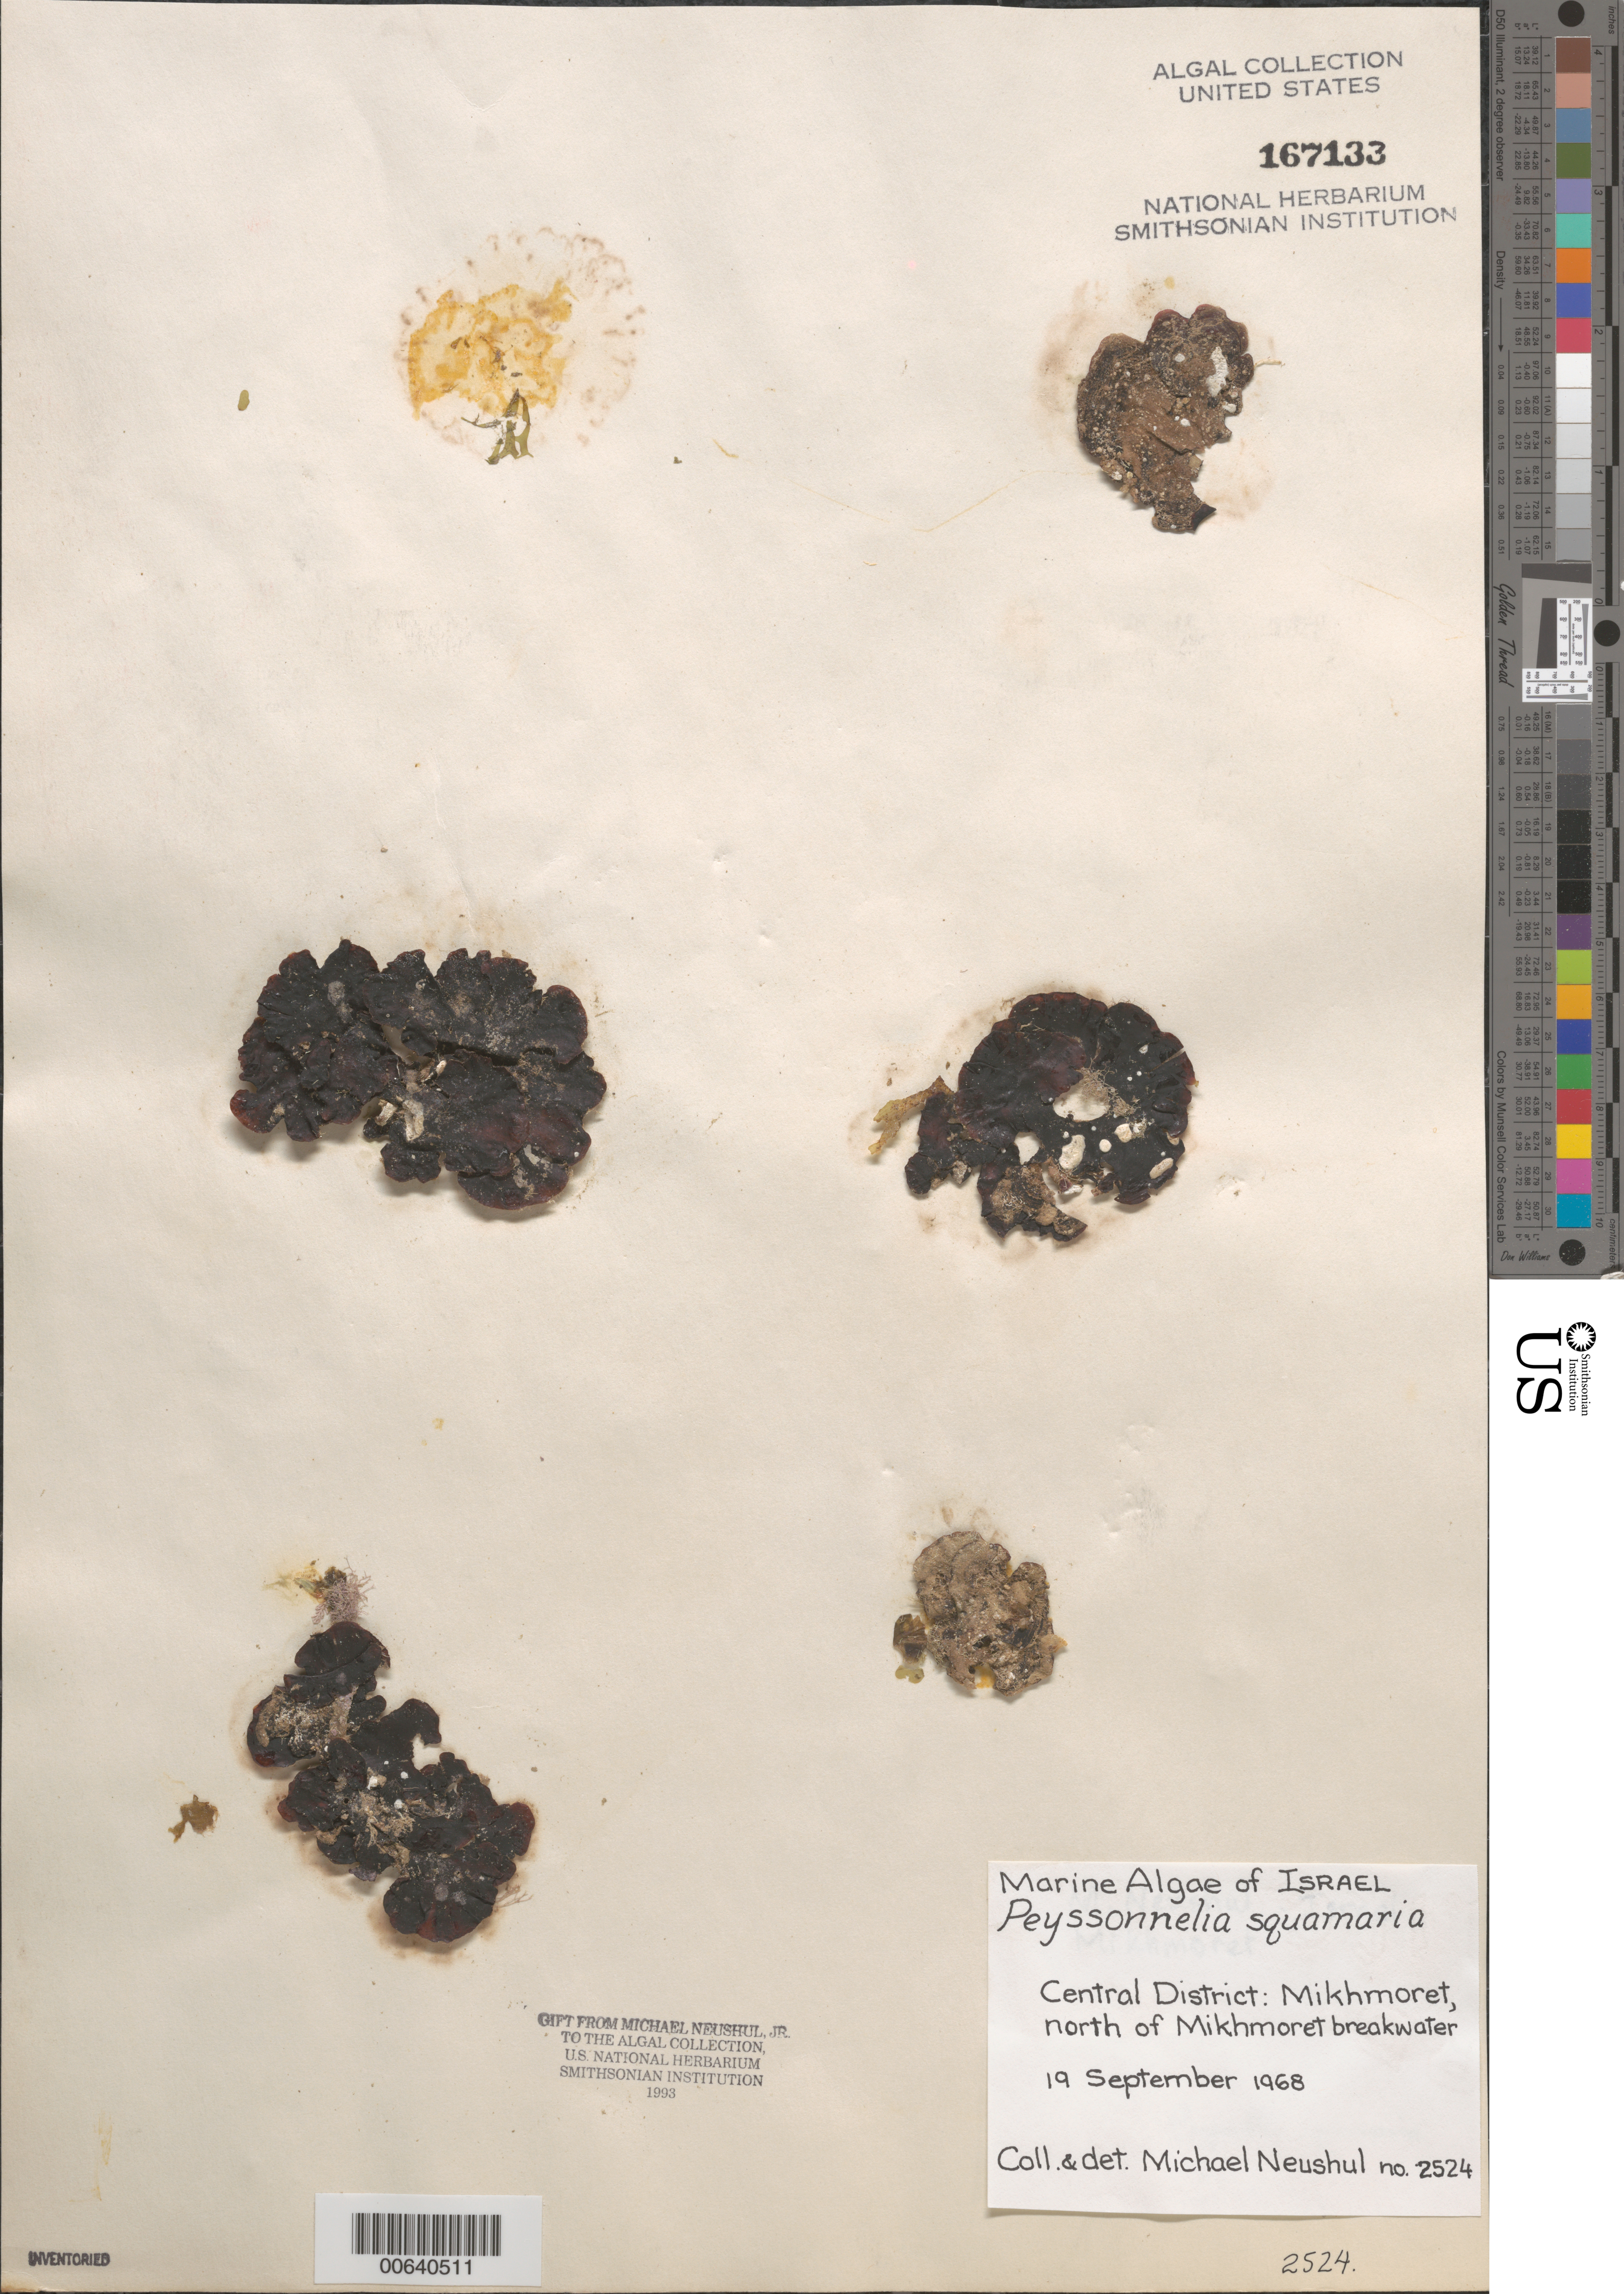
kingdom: Plantae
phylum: Rhodophyta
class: Florideophyceae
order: Peyssonneliales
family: Peyssonneliaceae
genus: Peyssonnelia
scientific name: Peyssonnelia squamaria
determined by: Neushul, M.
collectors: M. Neushul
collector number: Neushul 2524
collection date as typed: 19 Sep 1968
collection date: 1968-09-19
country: Israel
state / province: Central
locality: Mikhmoret (Michmoret), north of Mikmohret Breakwater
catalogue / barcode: US 167133